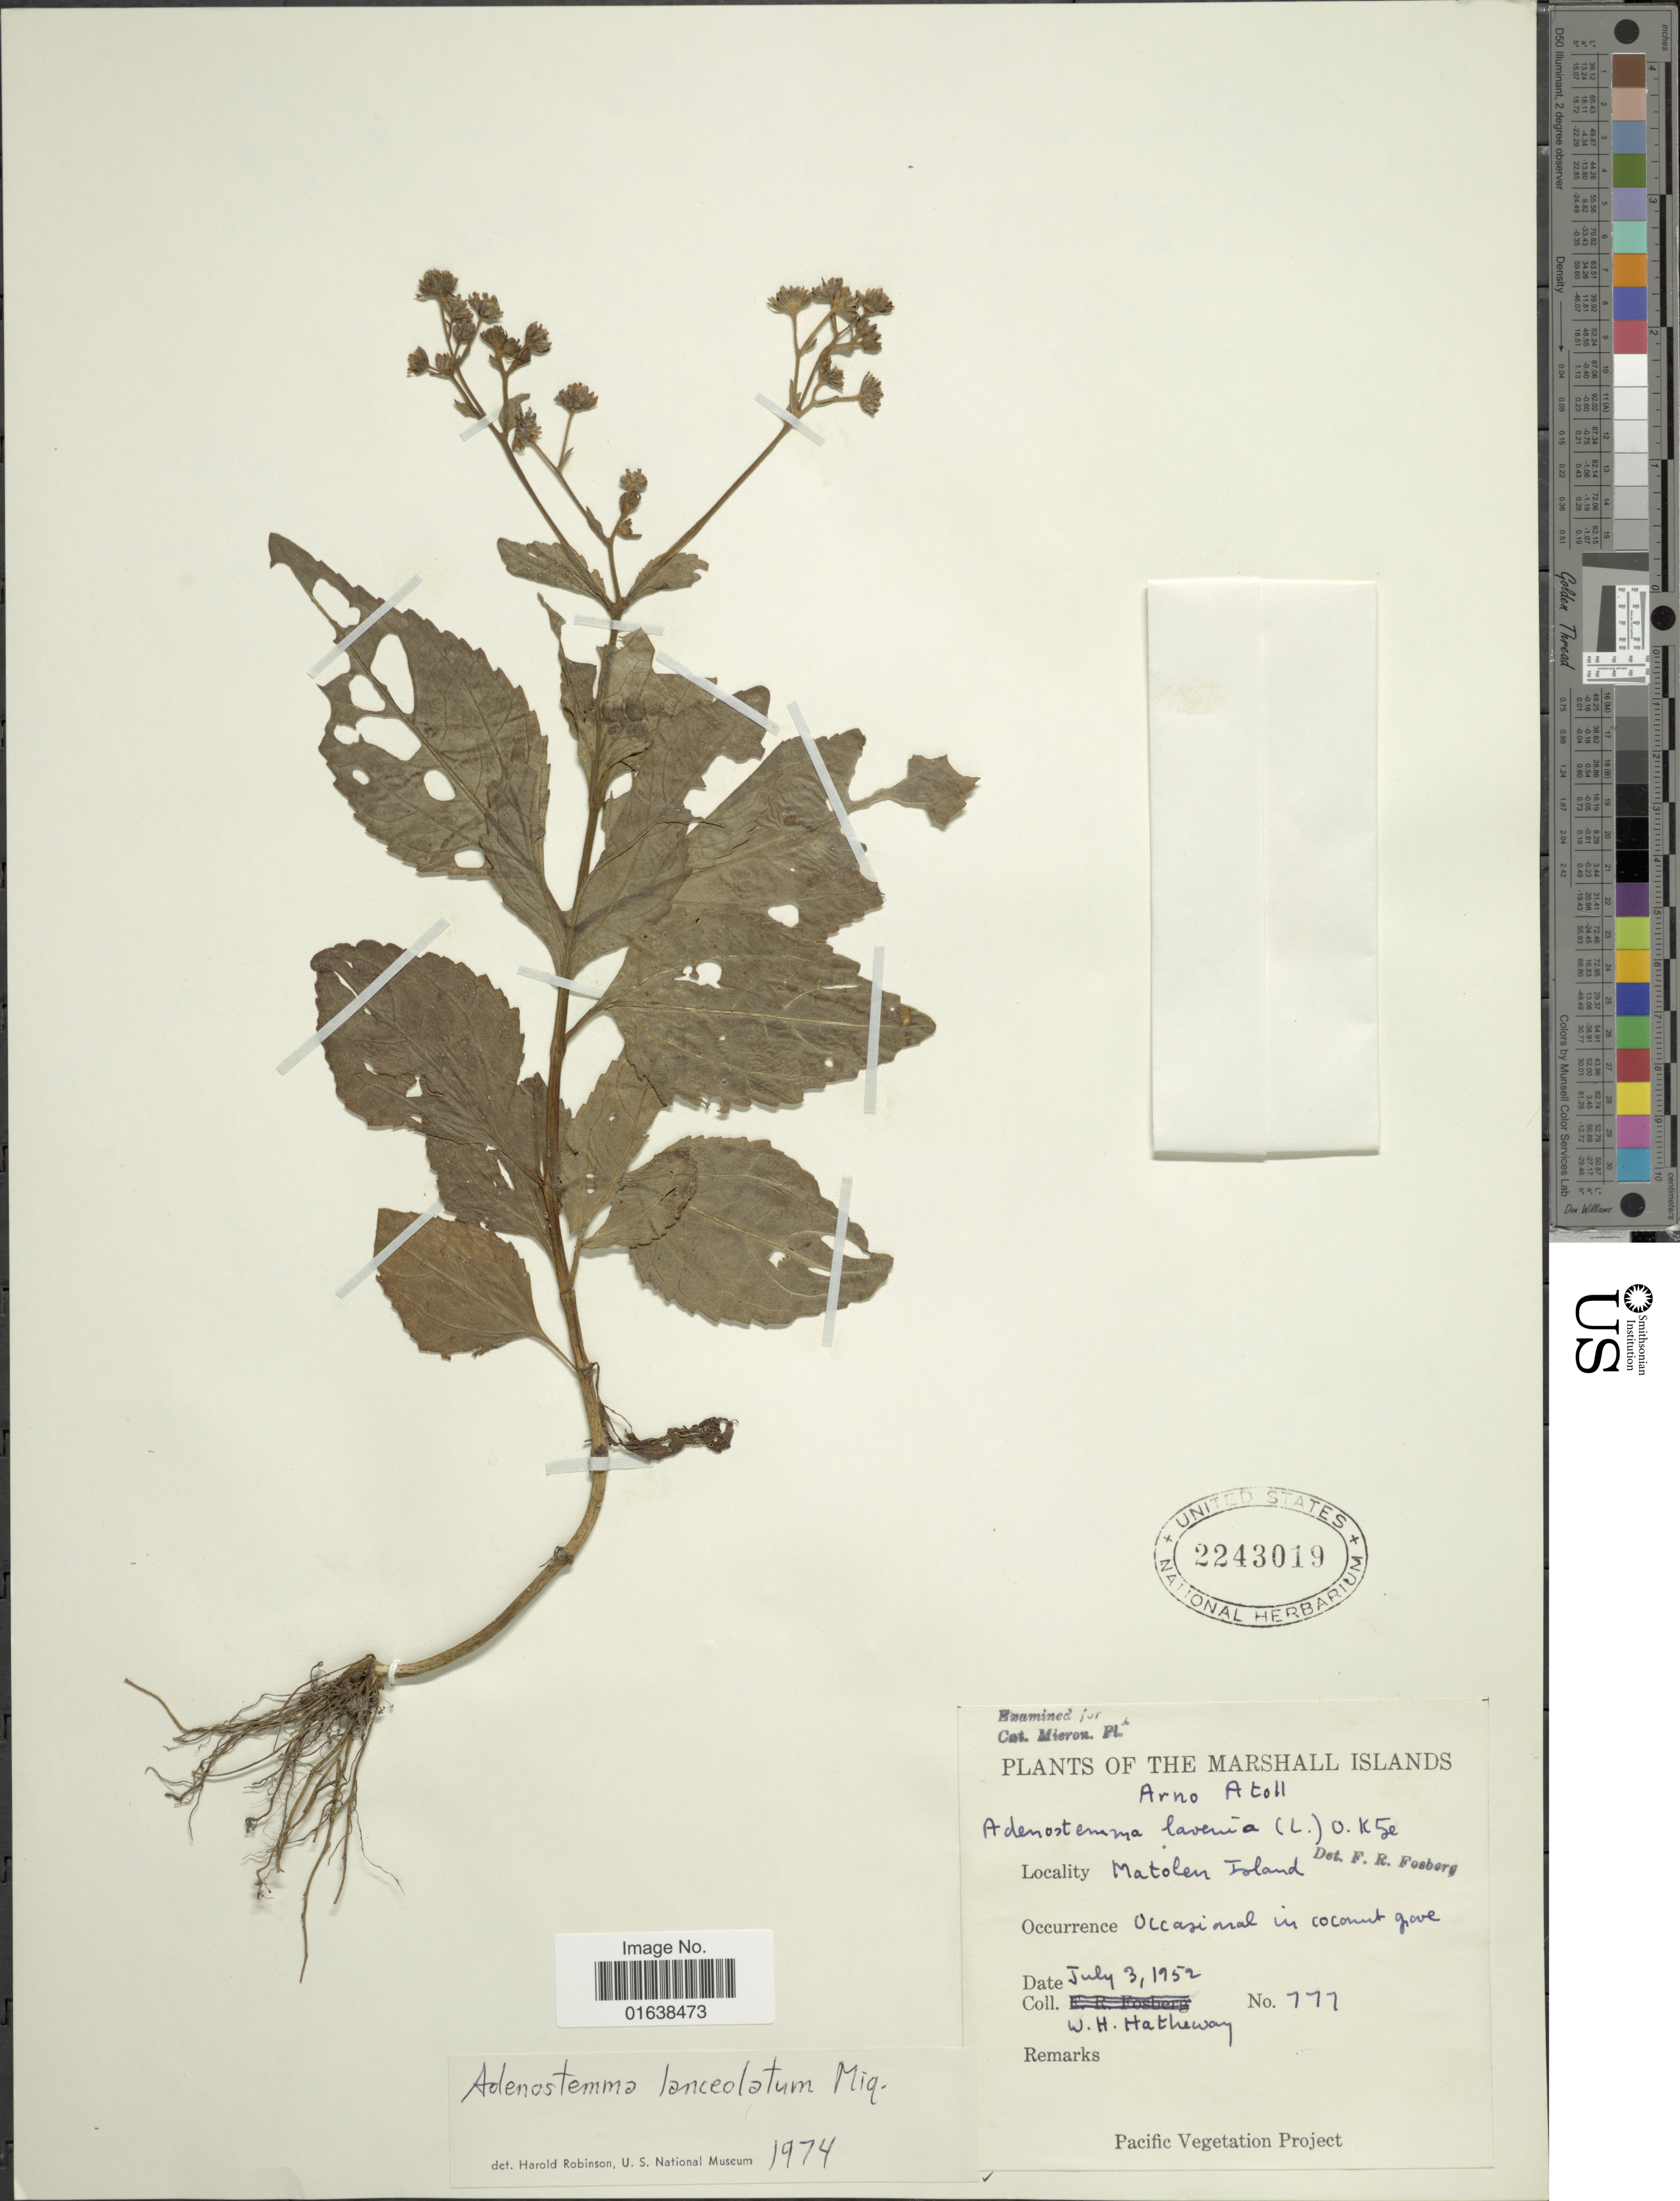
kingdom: Plantae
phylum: Tracheophyta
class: Magnoliopsida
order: Asterales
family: Asteraceae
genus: Adenostemma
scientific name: Adenostemma lanceolatum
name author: Miq.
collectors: W. H. Hatheway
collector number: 777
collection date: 1952-07-03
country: Marshall Islands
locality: The Marshall Islands Matolen Island. Occasion in coconut grave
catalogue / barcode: US 2243019